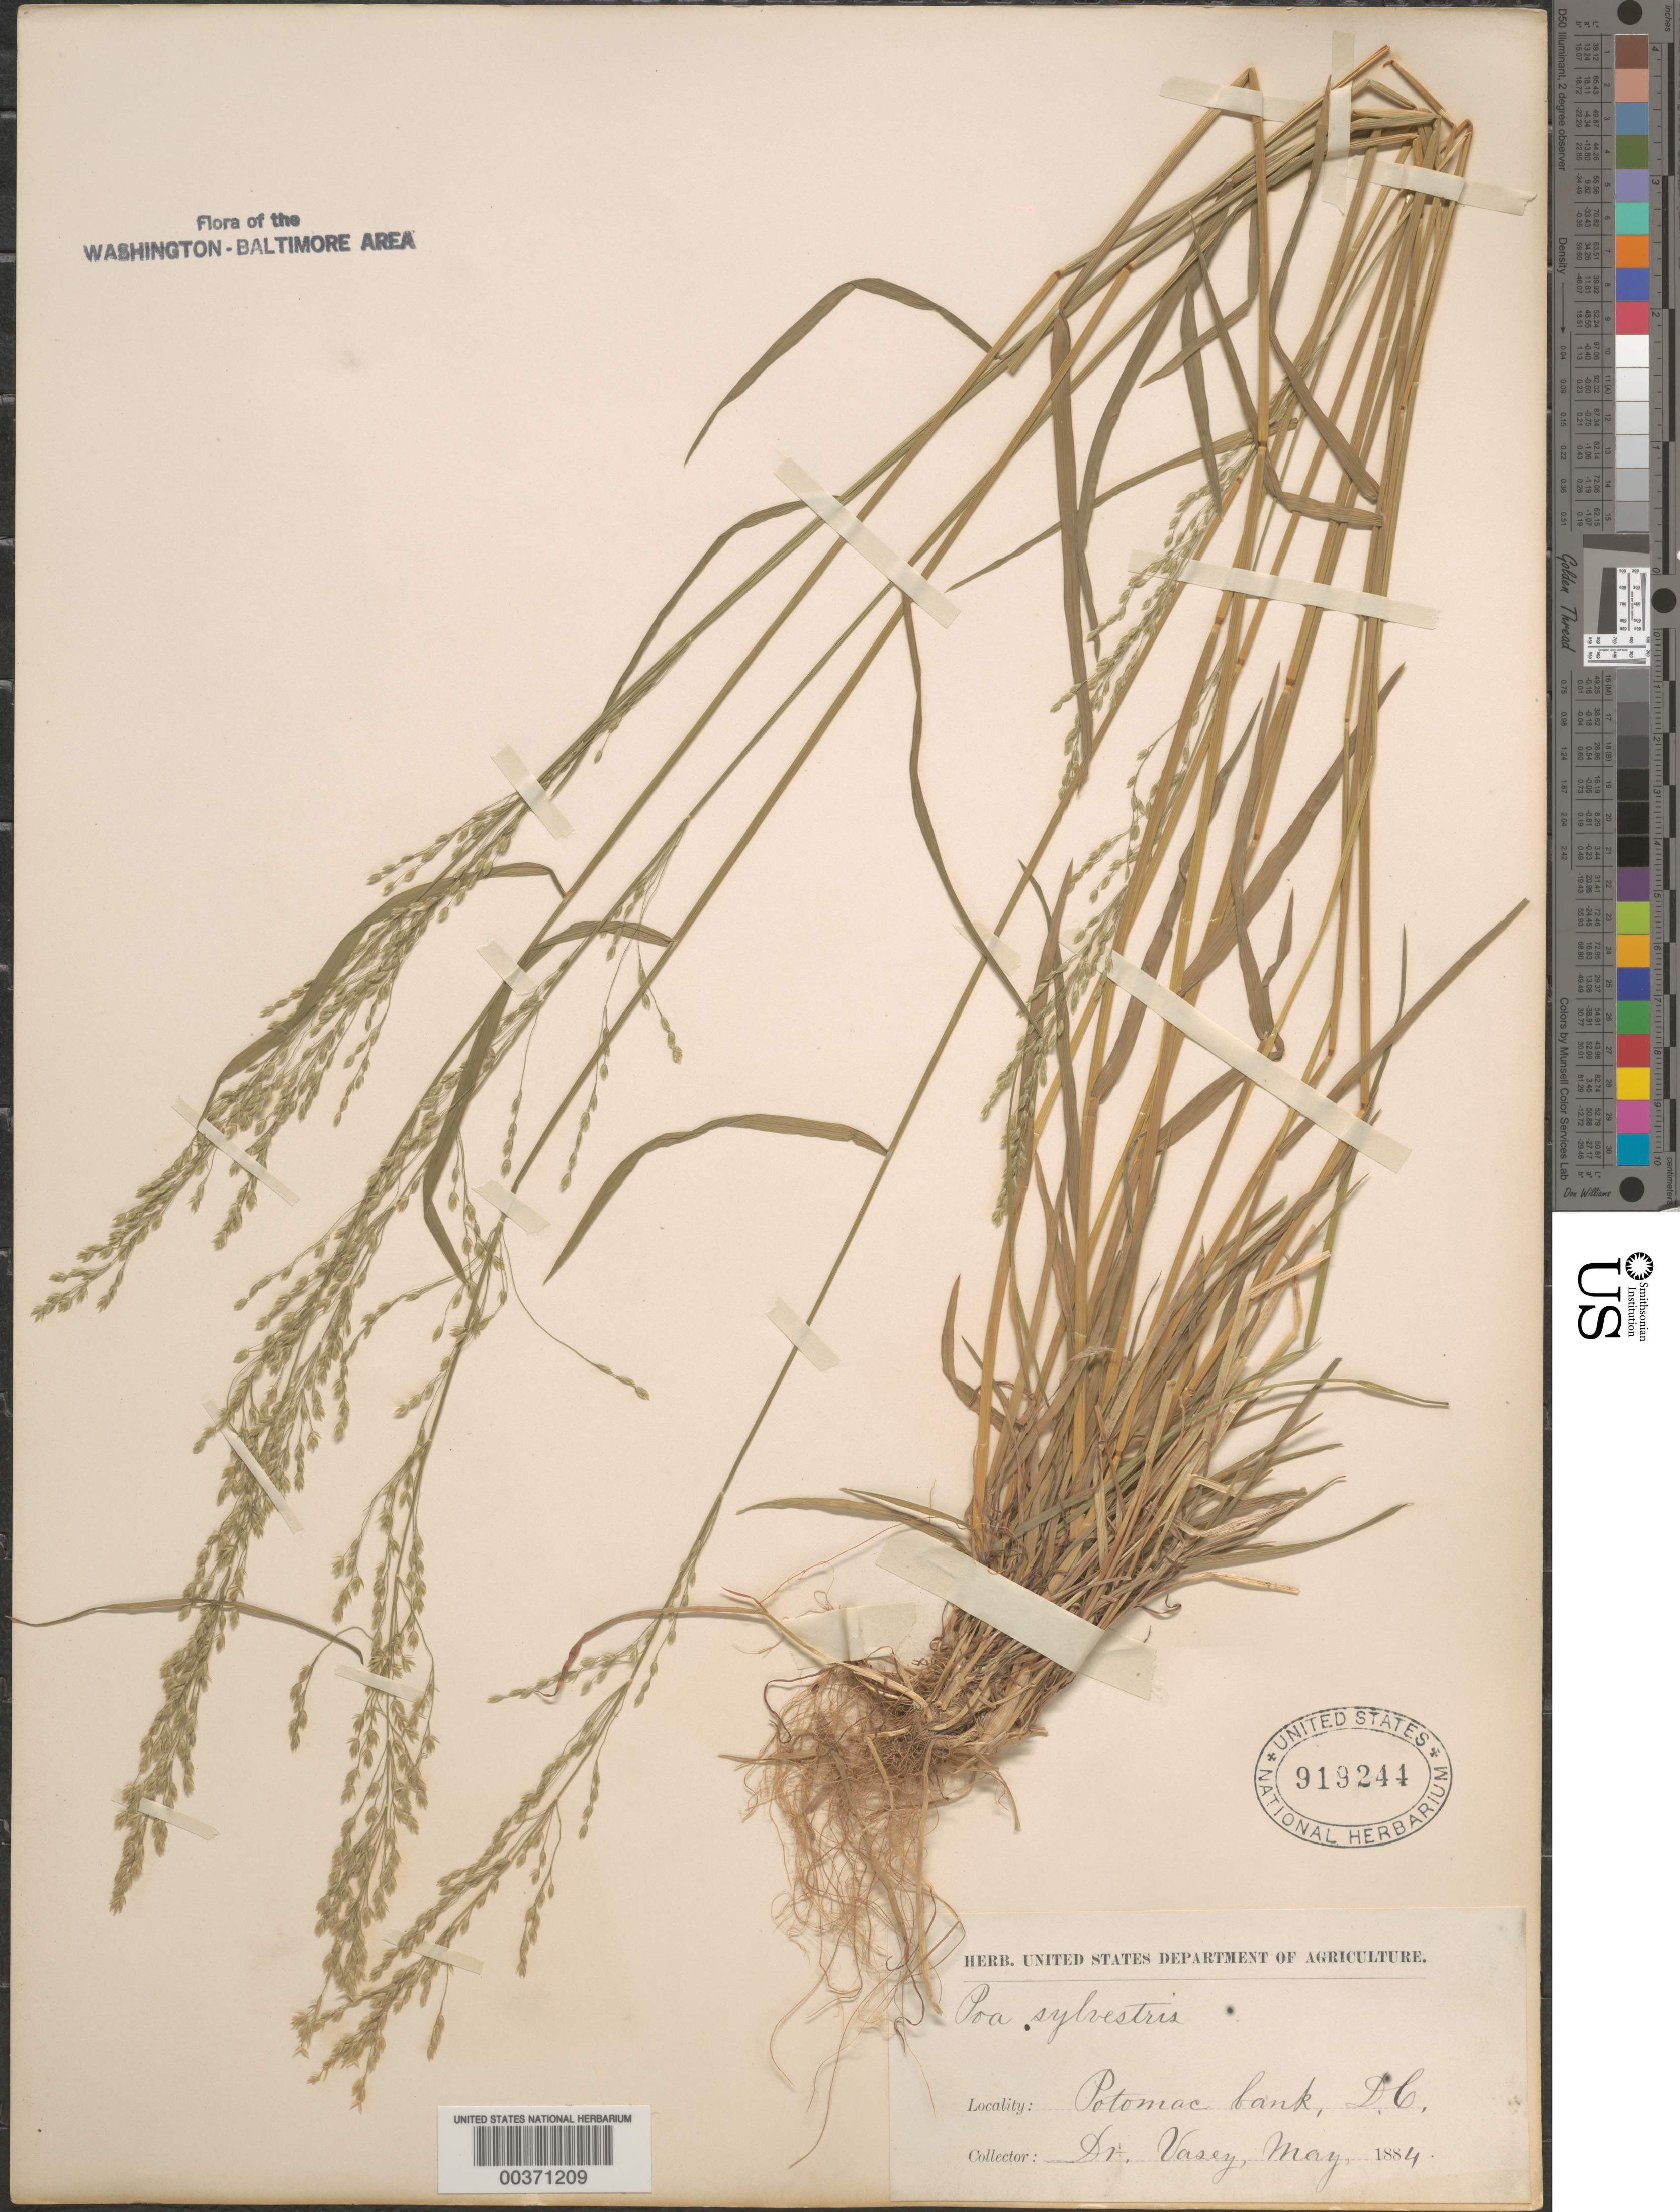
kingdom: Plantae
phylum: Tracheophyta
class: Liliopsida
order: Poales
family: Poaceae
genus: Poa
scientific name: Poa sylvestris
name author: A. Gray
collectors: G. Vasey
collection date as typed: May 1884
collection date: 1884-05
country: United States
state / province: District of Columbia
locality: Potomac bank C. and O. Canal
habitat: Bank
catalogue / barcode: US 919244